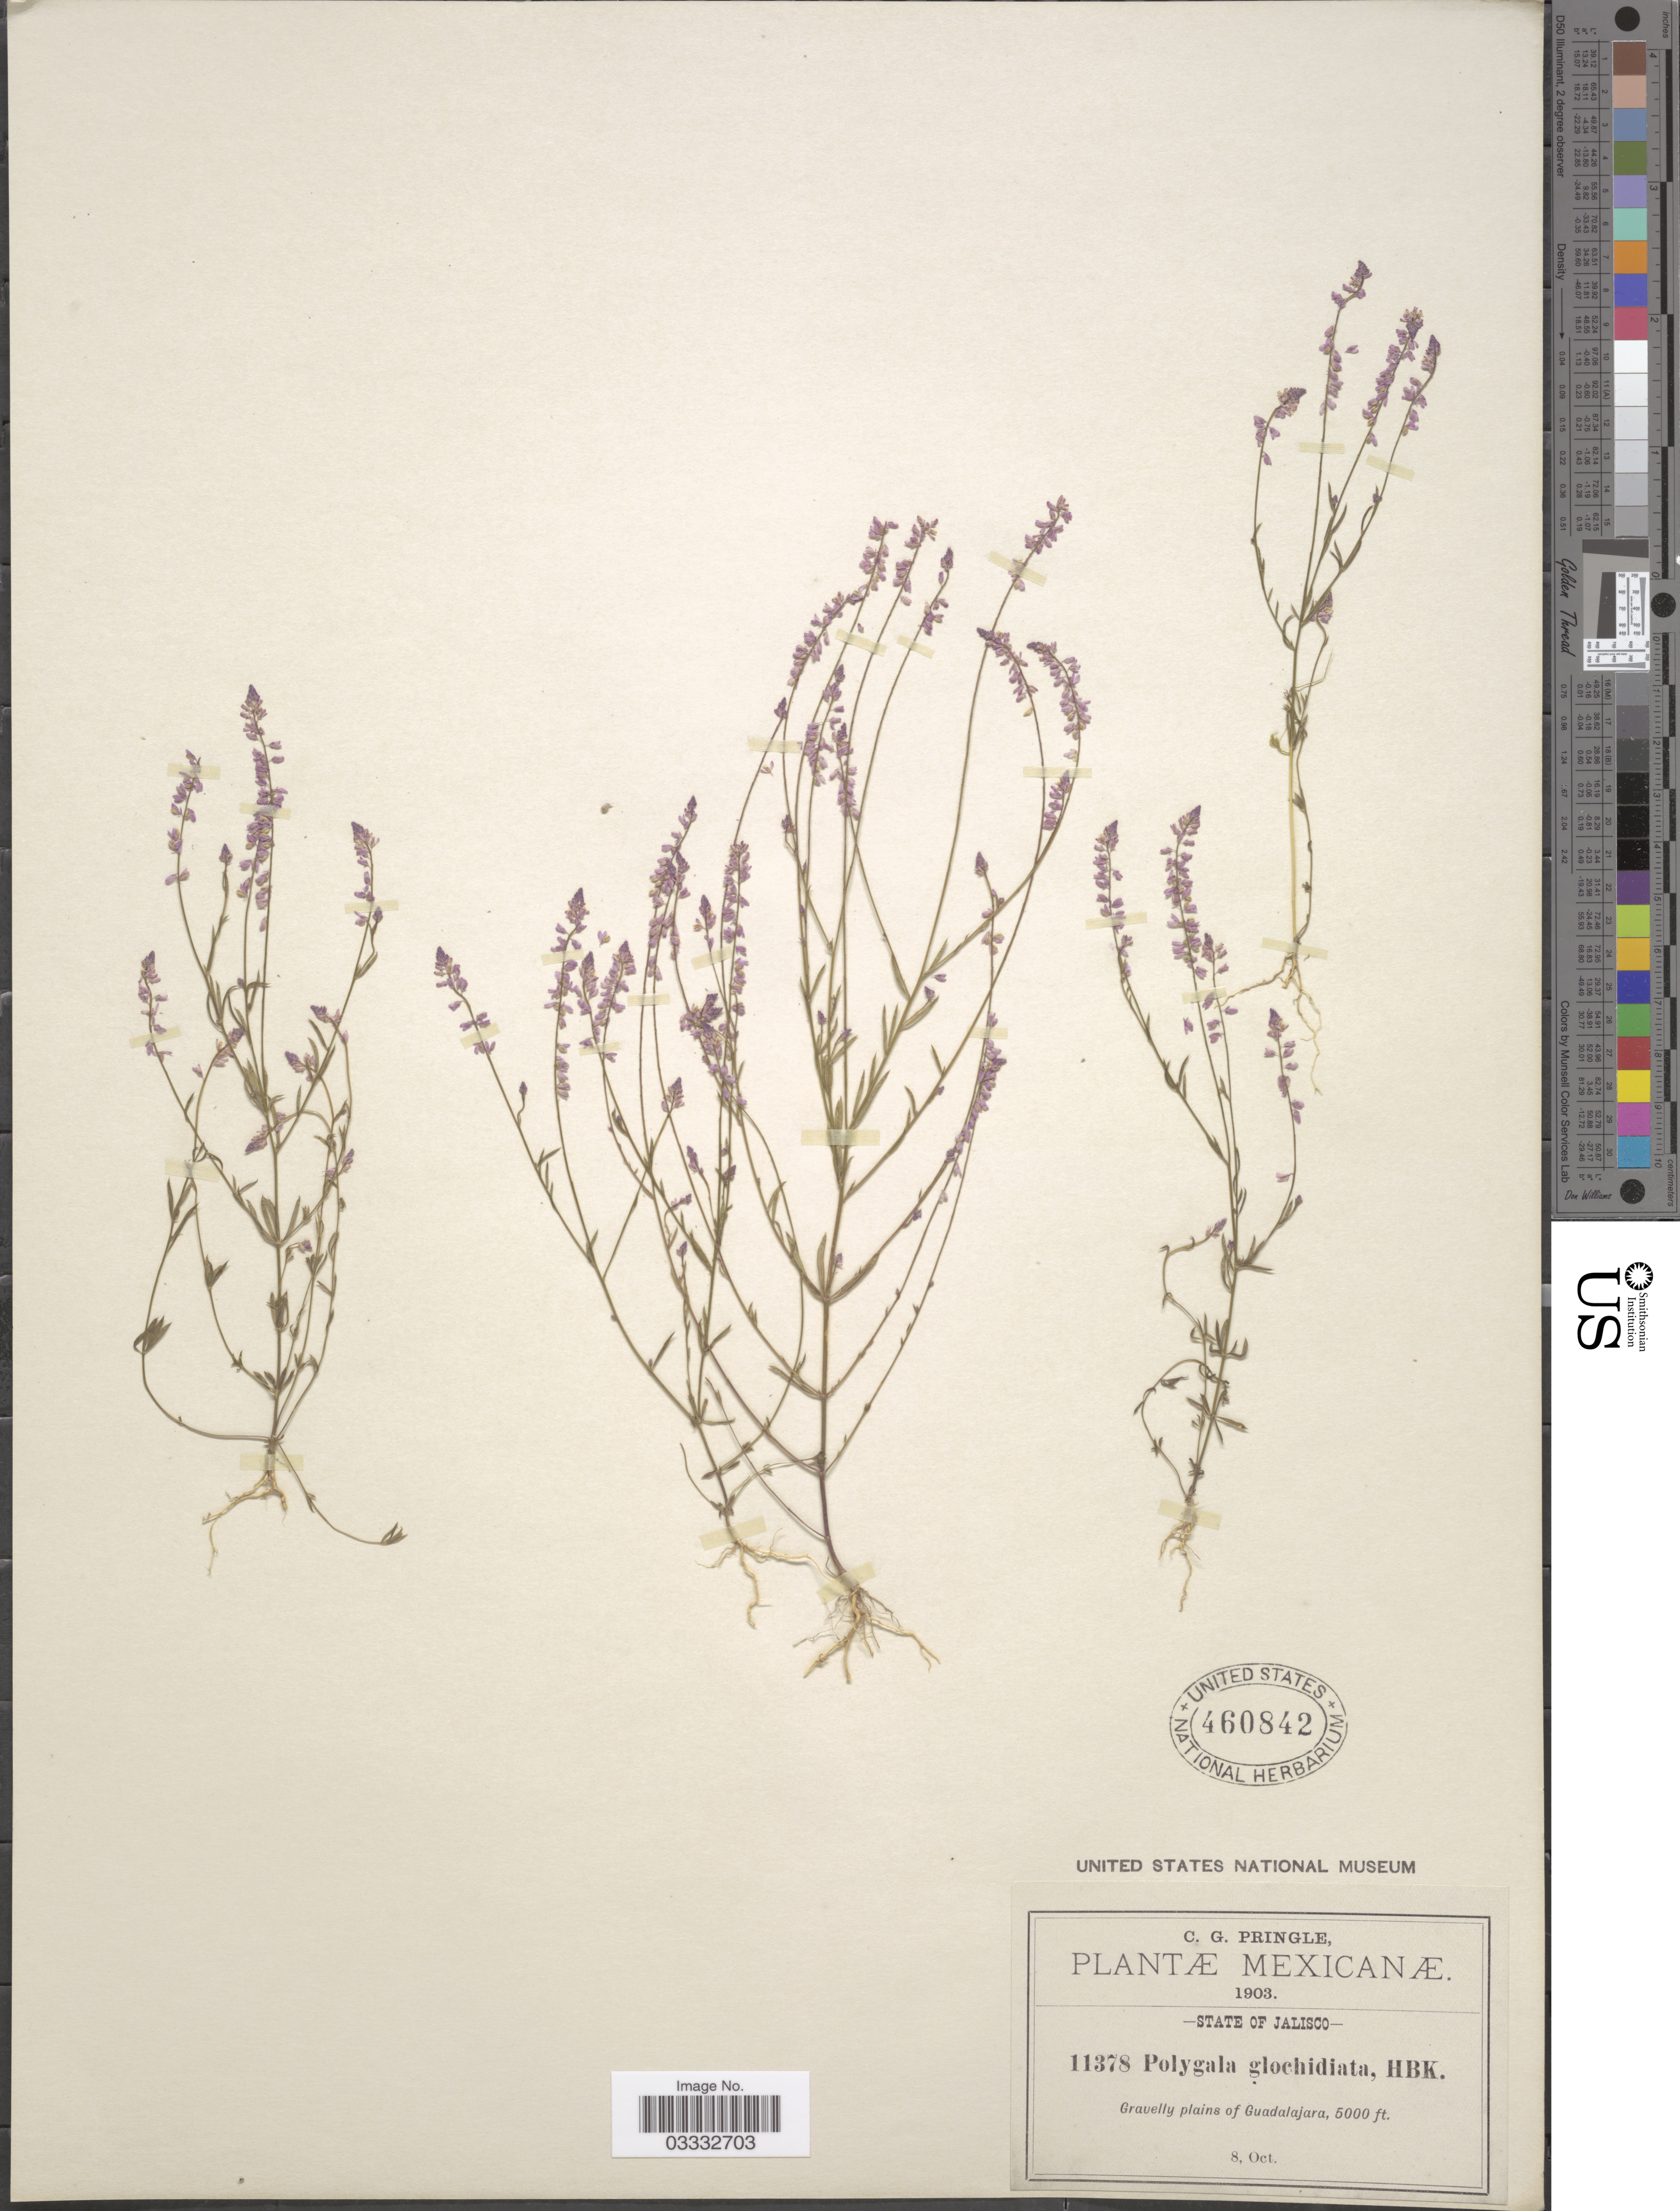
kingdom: Plantae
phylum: Tracheophyta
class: Magnoliopsida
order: Fabales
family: Polygalaceae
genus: Polygala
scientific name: Polygala glochidiata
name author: Kunth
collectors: C. G. Pringle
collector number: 11378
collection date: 1903-10-08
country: Mexico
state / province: Jalisco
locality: Gravelly plains of Guadalajara.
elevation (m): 1524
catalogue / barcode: US 460842